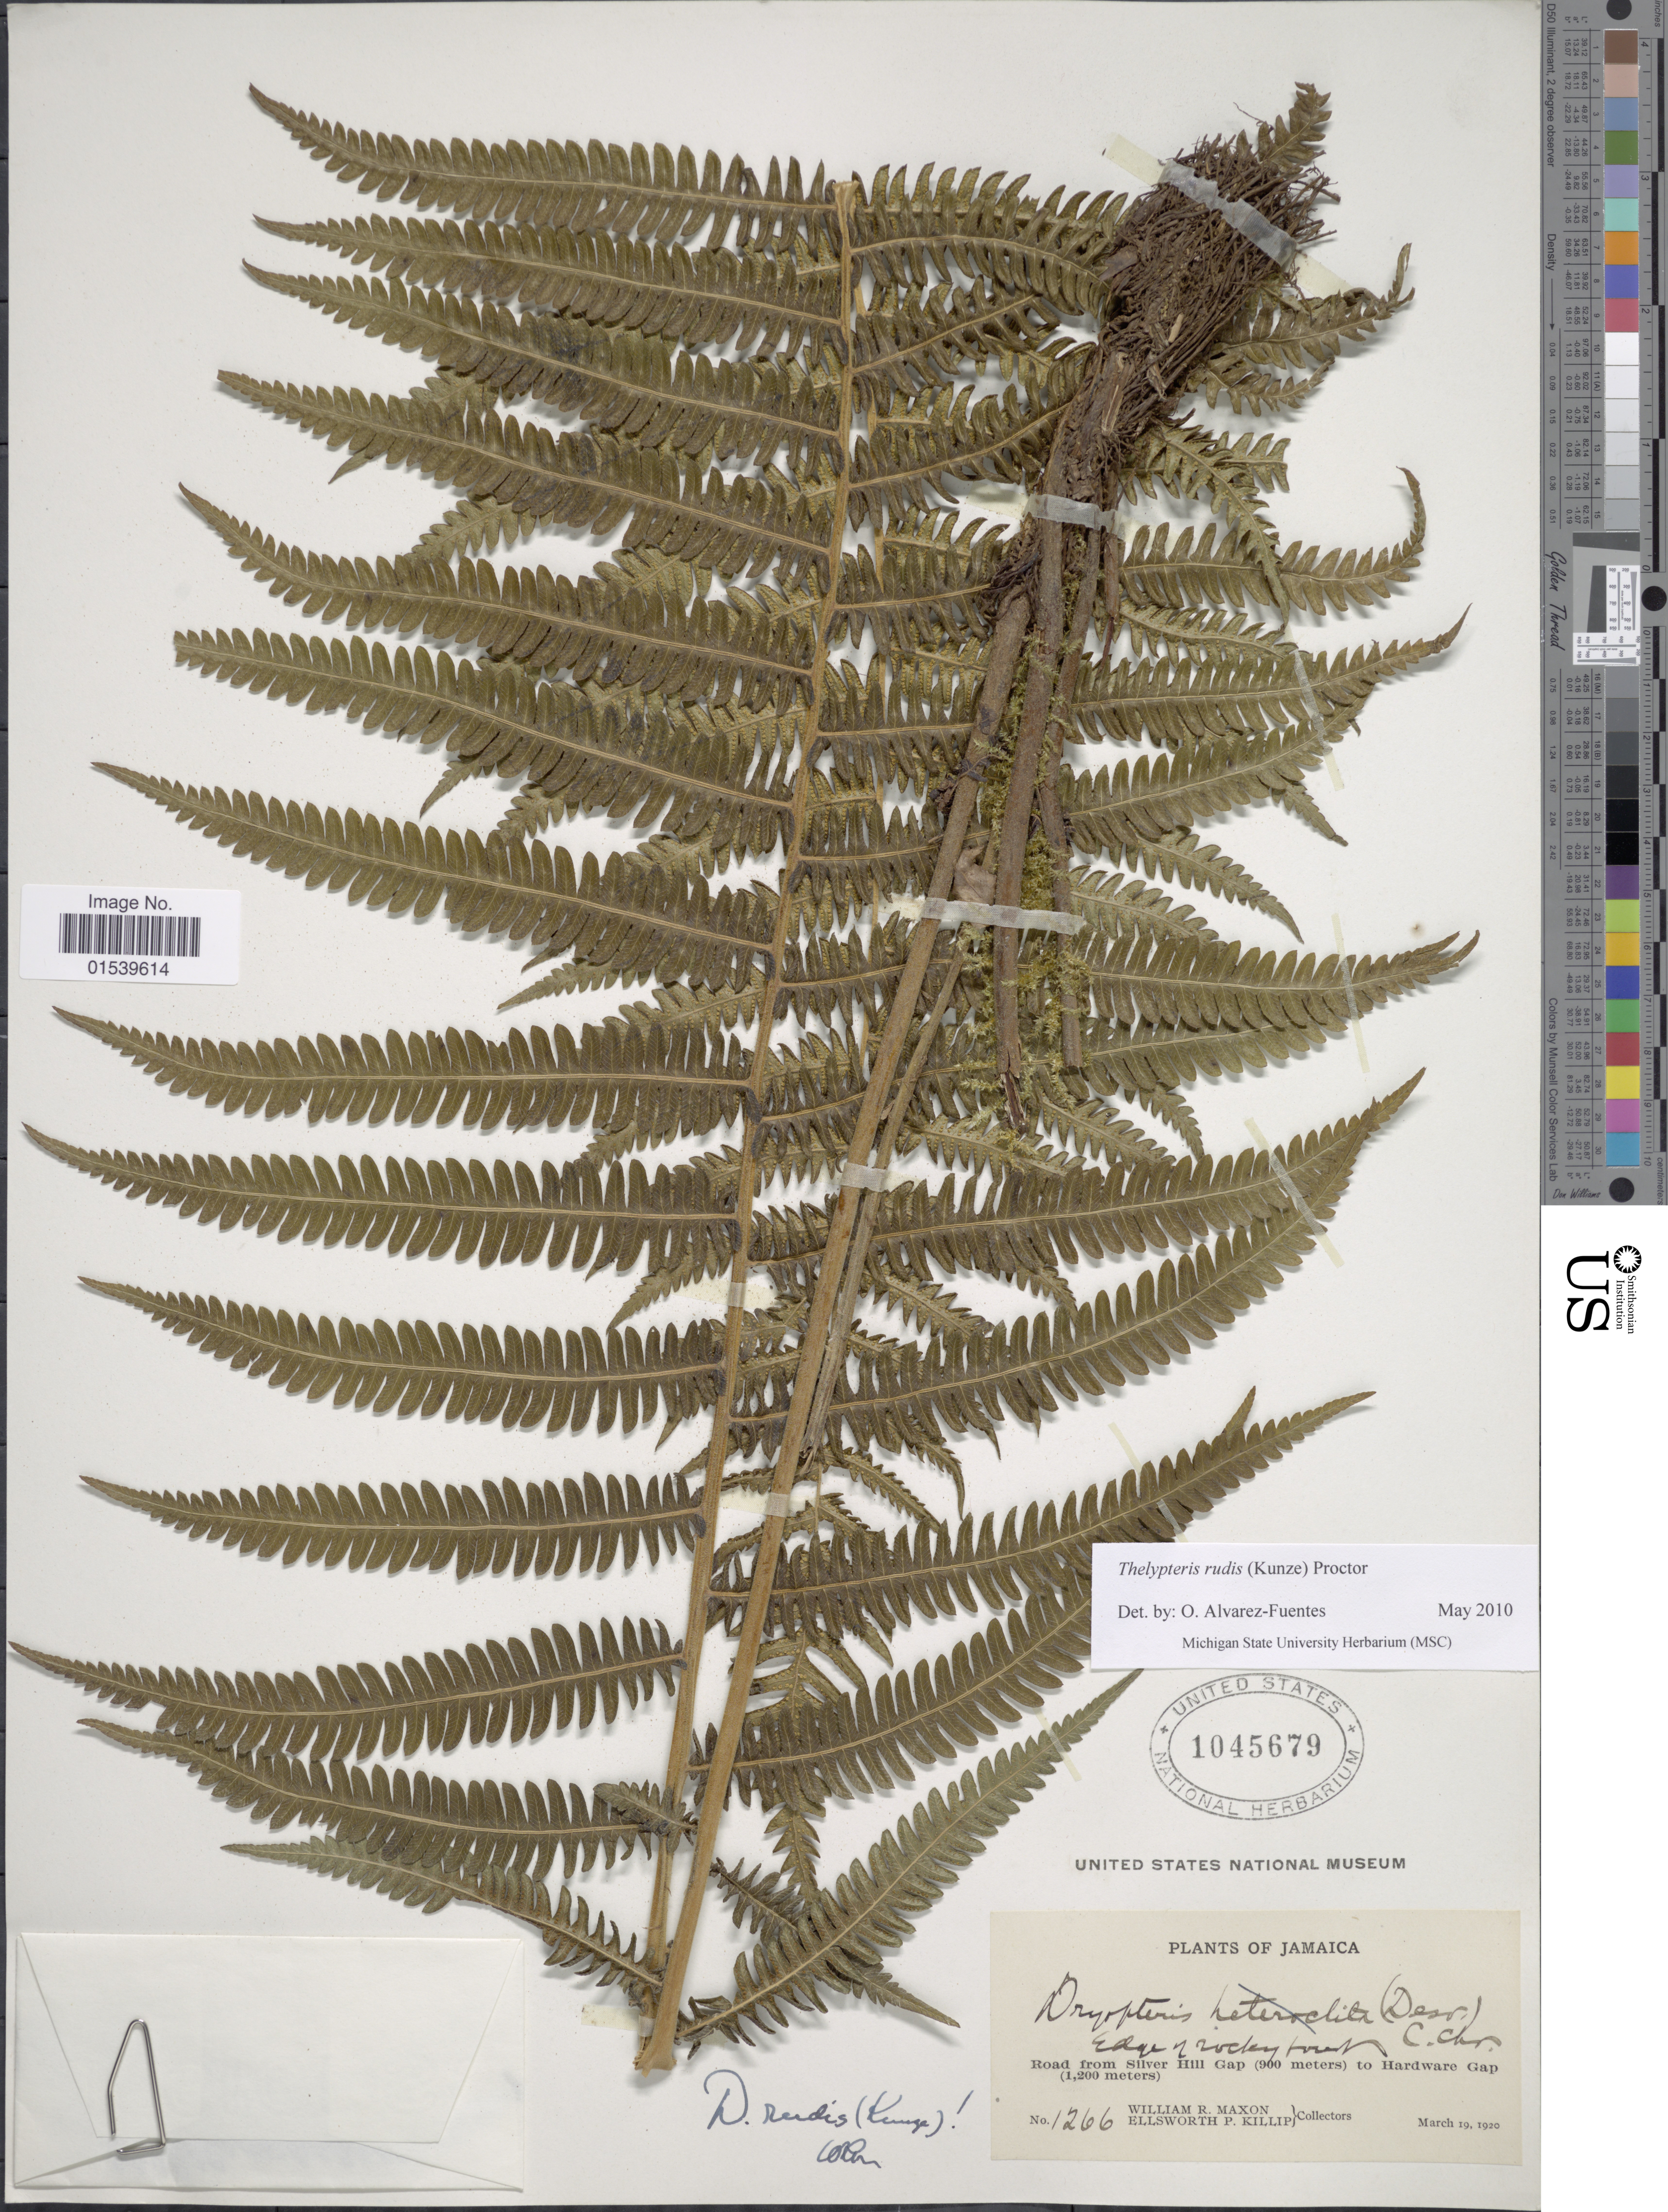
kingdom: Plantae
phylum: Tracheophyta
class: Polypodiopsida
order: Polypodiales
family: Thelypteridaceae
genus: Amauropelta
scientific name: Amauropelta rudis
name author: (Kunze) Pic. Serm.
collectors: W. R. Maxon & E. P. Killip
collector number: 1266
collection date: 1920-03-19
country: Jamaica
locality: Road from Silver Hill Gap to Hardware Gap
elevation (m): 900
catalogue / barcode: US 1045679